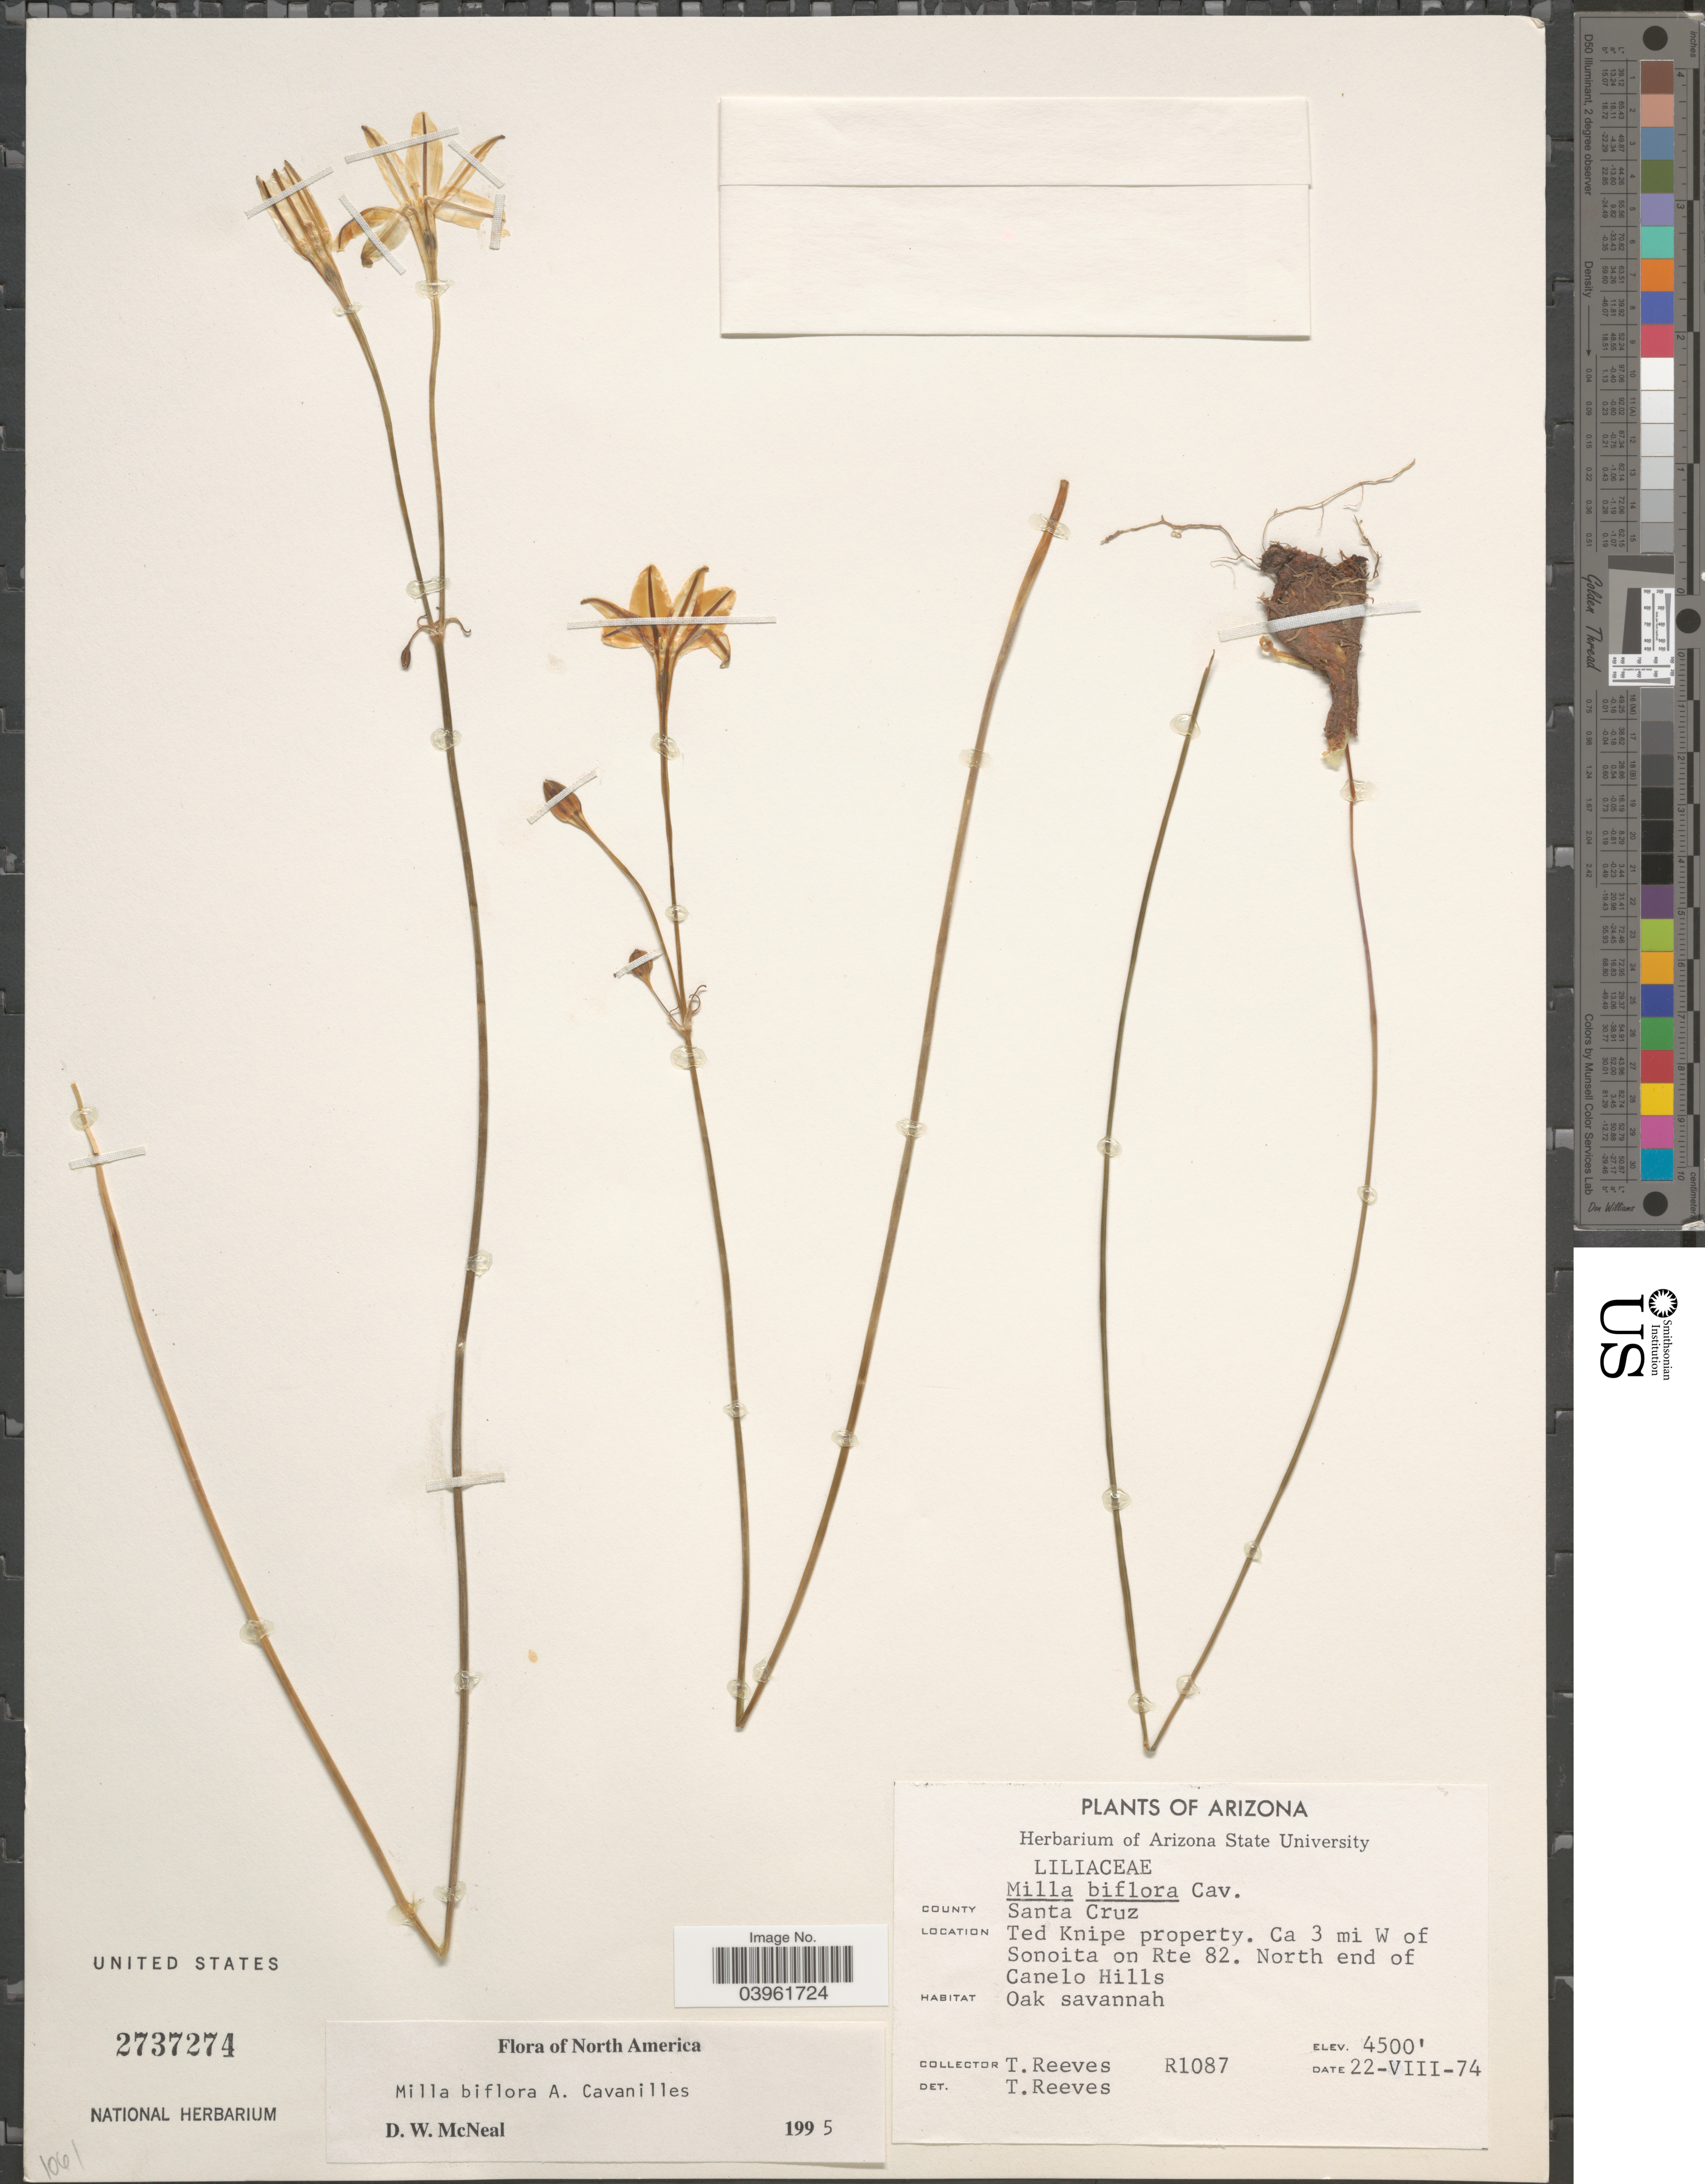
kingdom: Plantae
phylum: Tracheophyta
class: Liliopsida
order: Asparagales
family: Asparagaceae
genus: Milla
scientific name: Milla biflora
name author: Cav.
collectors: T. Reeves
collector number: R1087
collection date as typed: Transcribed d/m/y: 22/8/74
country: United States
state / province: Arizona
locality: County Santa Cruz. Ted Knipe property, Ca 3 mi W of Sonoita on Rte 82. North end of Canelo Hills.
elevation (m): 1372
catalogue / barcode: US 2737274